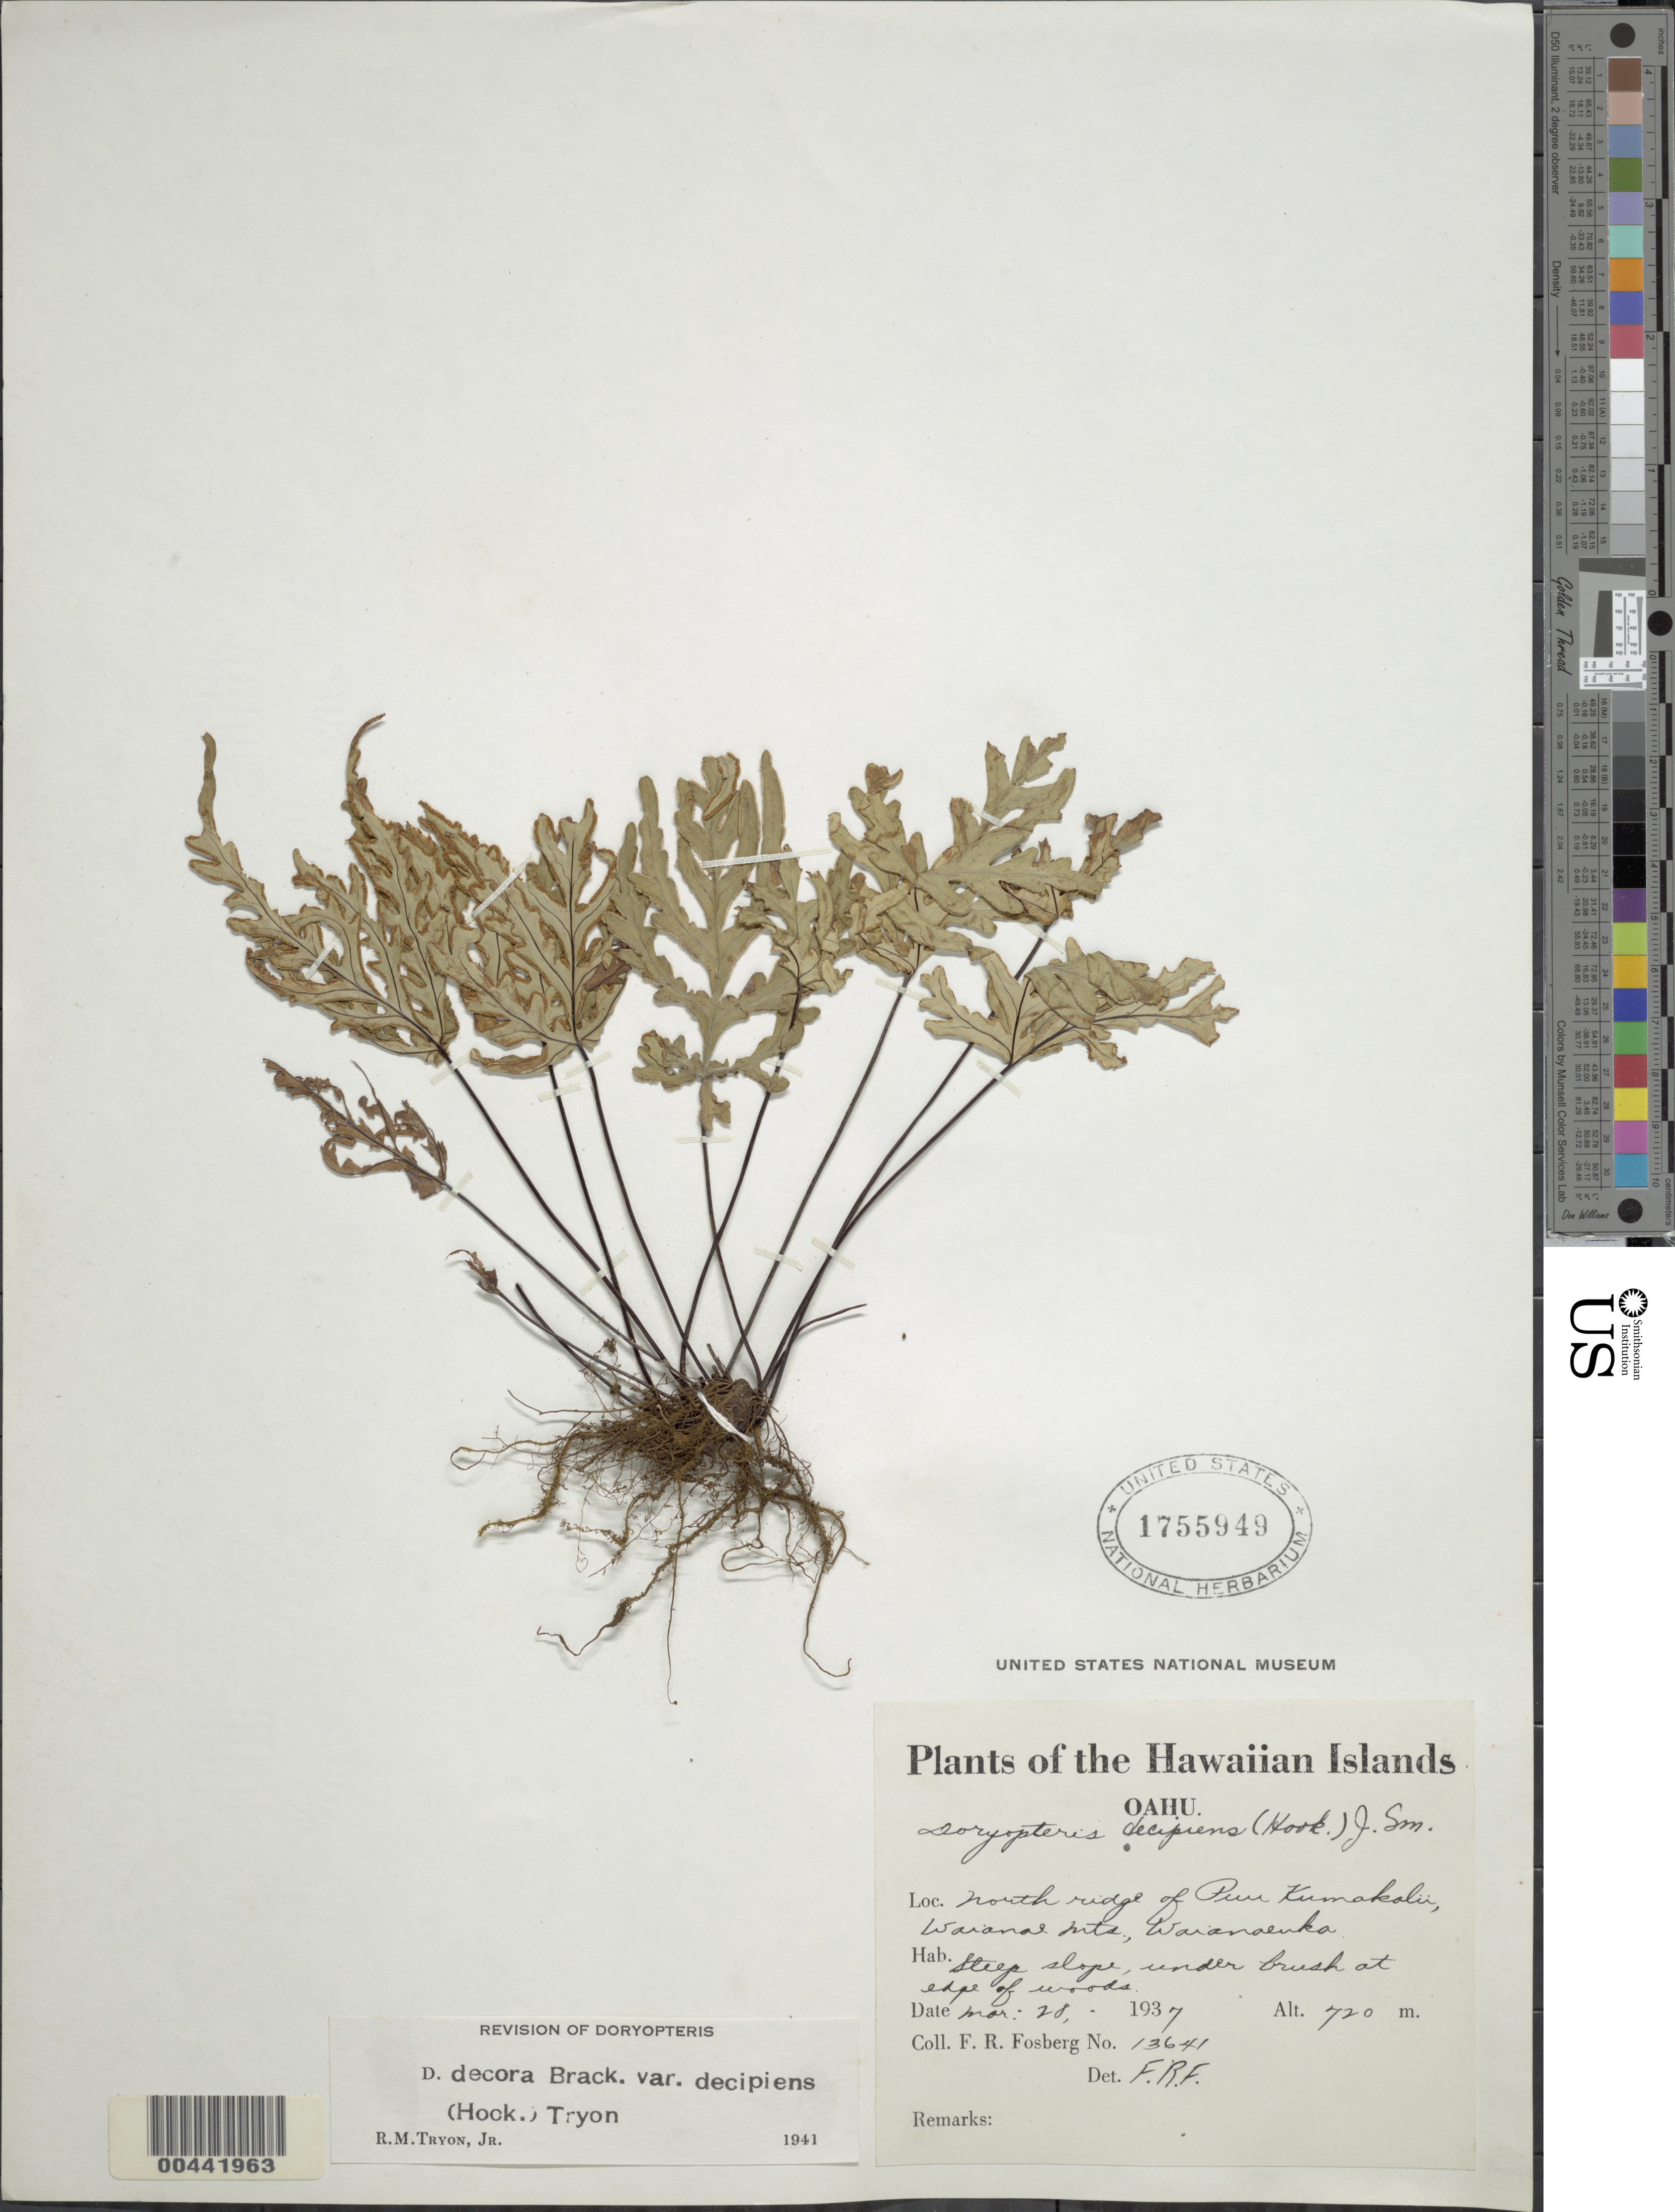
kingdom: Plantae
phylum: Tracheophyta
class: Polypodiopsida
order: Polypodiales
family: Pteridaceae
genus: Doryopteris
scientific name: Doryopteris decipiens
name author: (Hook.) J. Sm.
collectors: F. R. Fosberg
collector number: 13641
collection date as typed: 28 Mar 1937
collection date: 1937-03-28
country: United States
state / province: Hawaii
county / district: Honolulu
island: Oahu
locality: N ridge of Puu Kumakalii, Waianae Mts. Waianaeuka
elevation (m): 720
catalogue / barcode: US 1755949